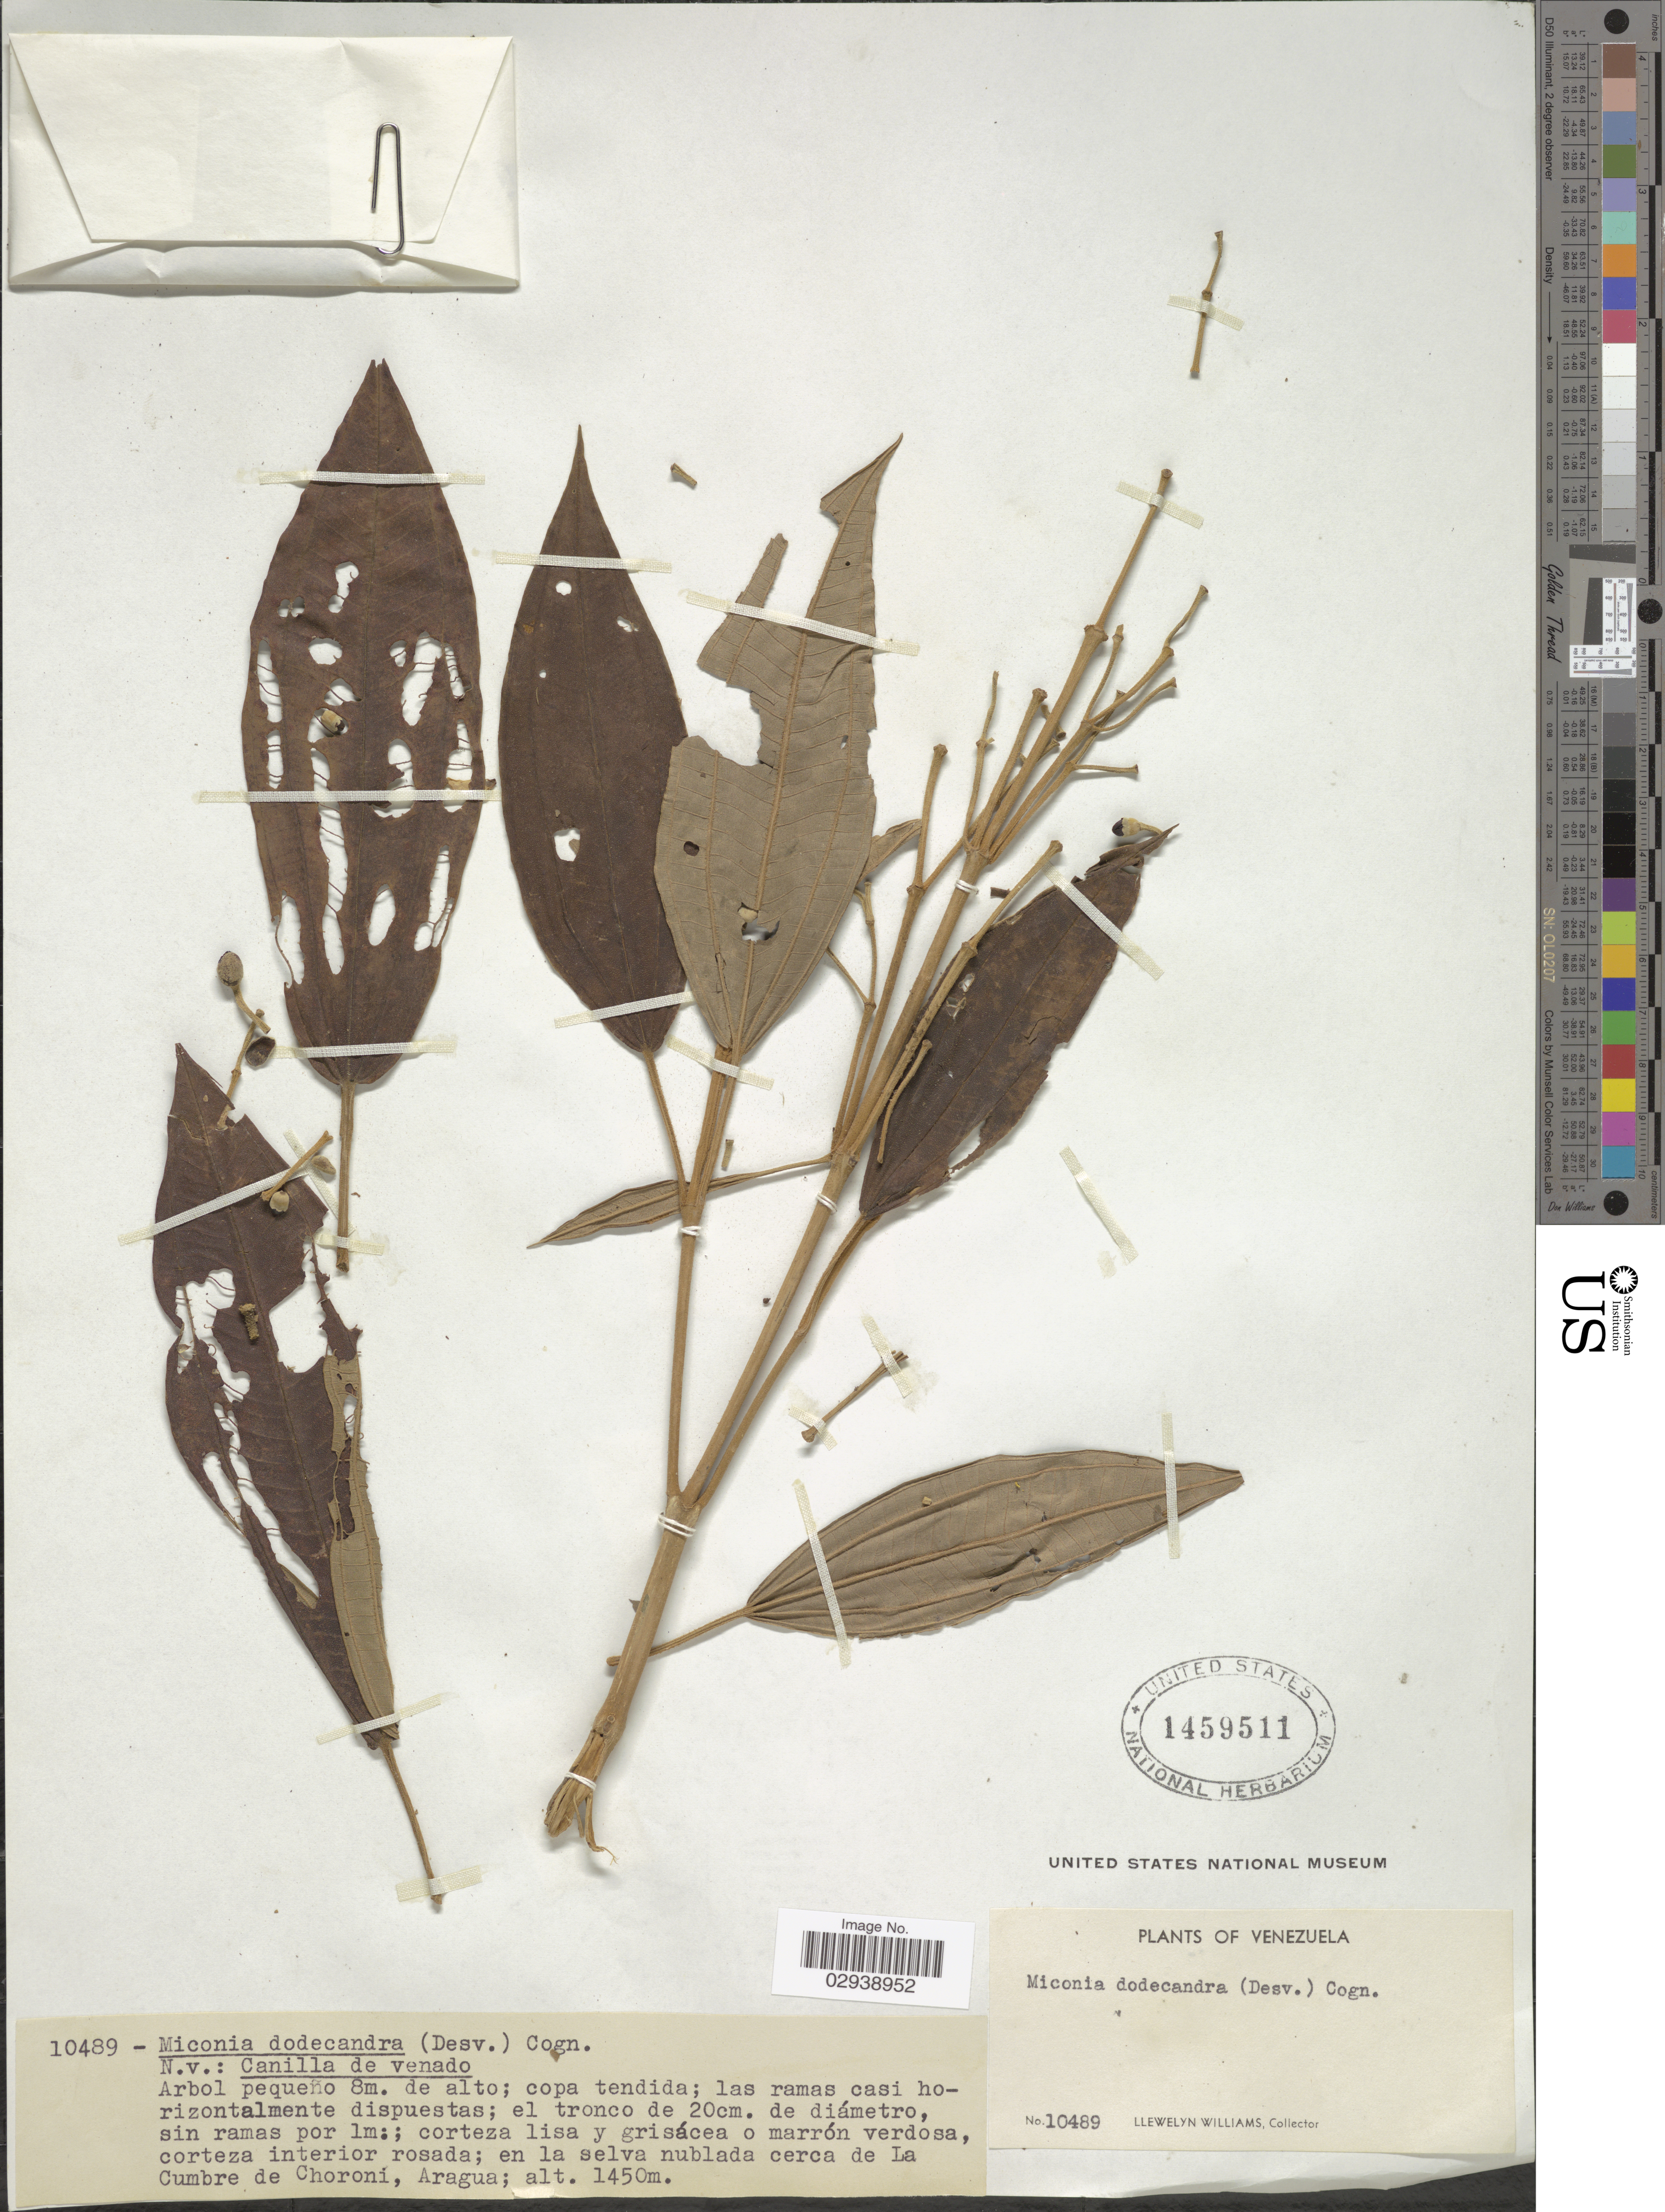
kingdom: Plantae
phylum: Tracheophyta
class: Magnoliopsida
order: Myrtales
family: Melastomataceae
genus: Miconia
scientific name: Miconia dodecandra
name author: Cogn.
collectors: Ll. Williams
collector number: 10489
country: Venezuela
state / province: Aragua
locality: En la selva nublada cerca de La Cumbre de Choroni.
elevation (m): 1450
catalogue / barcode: US 1459511